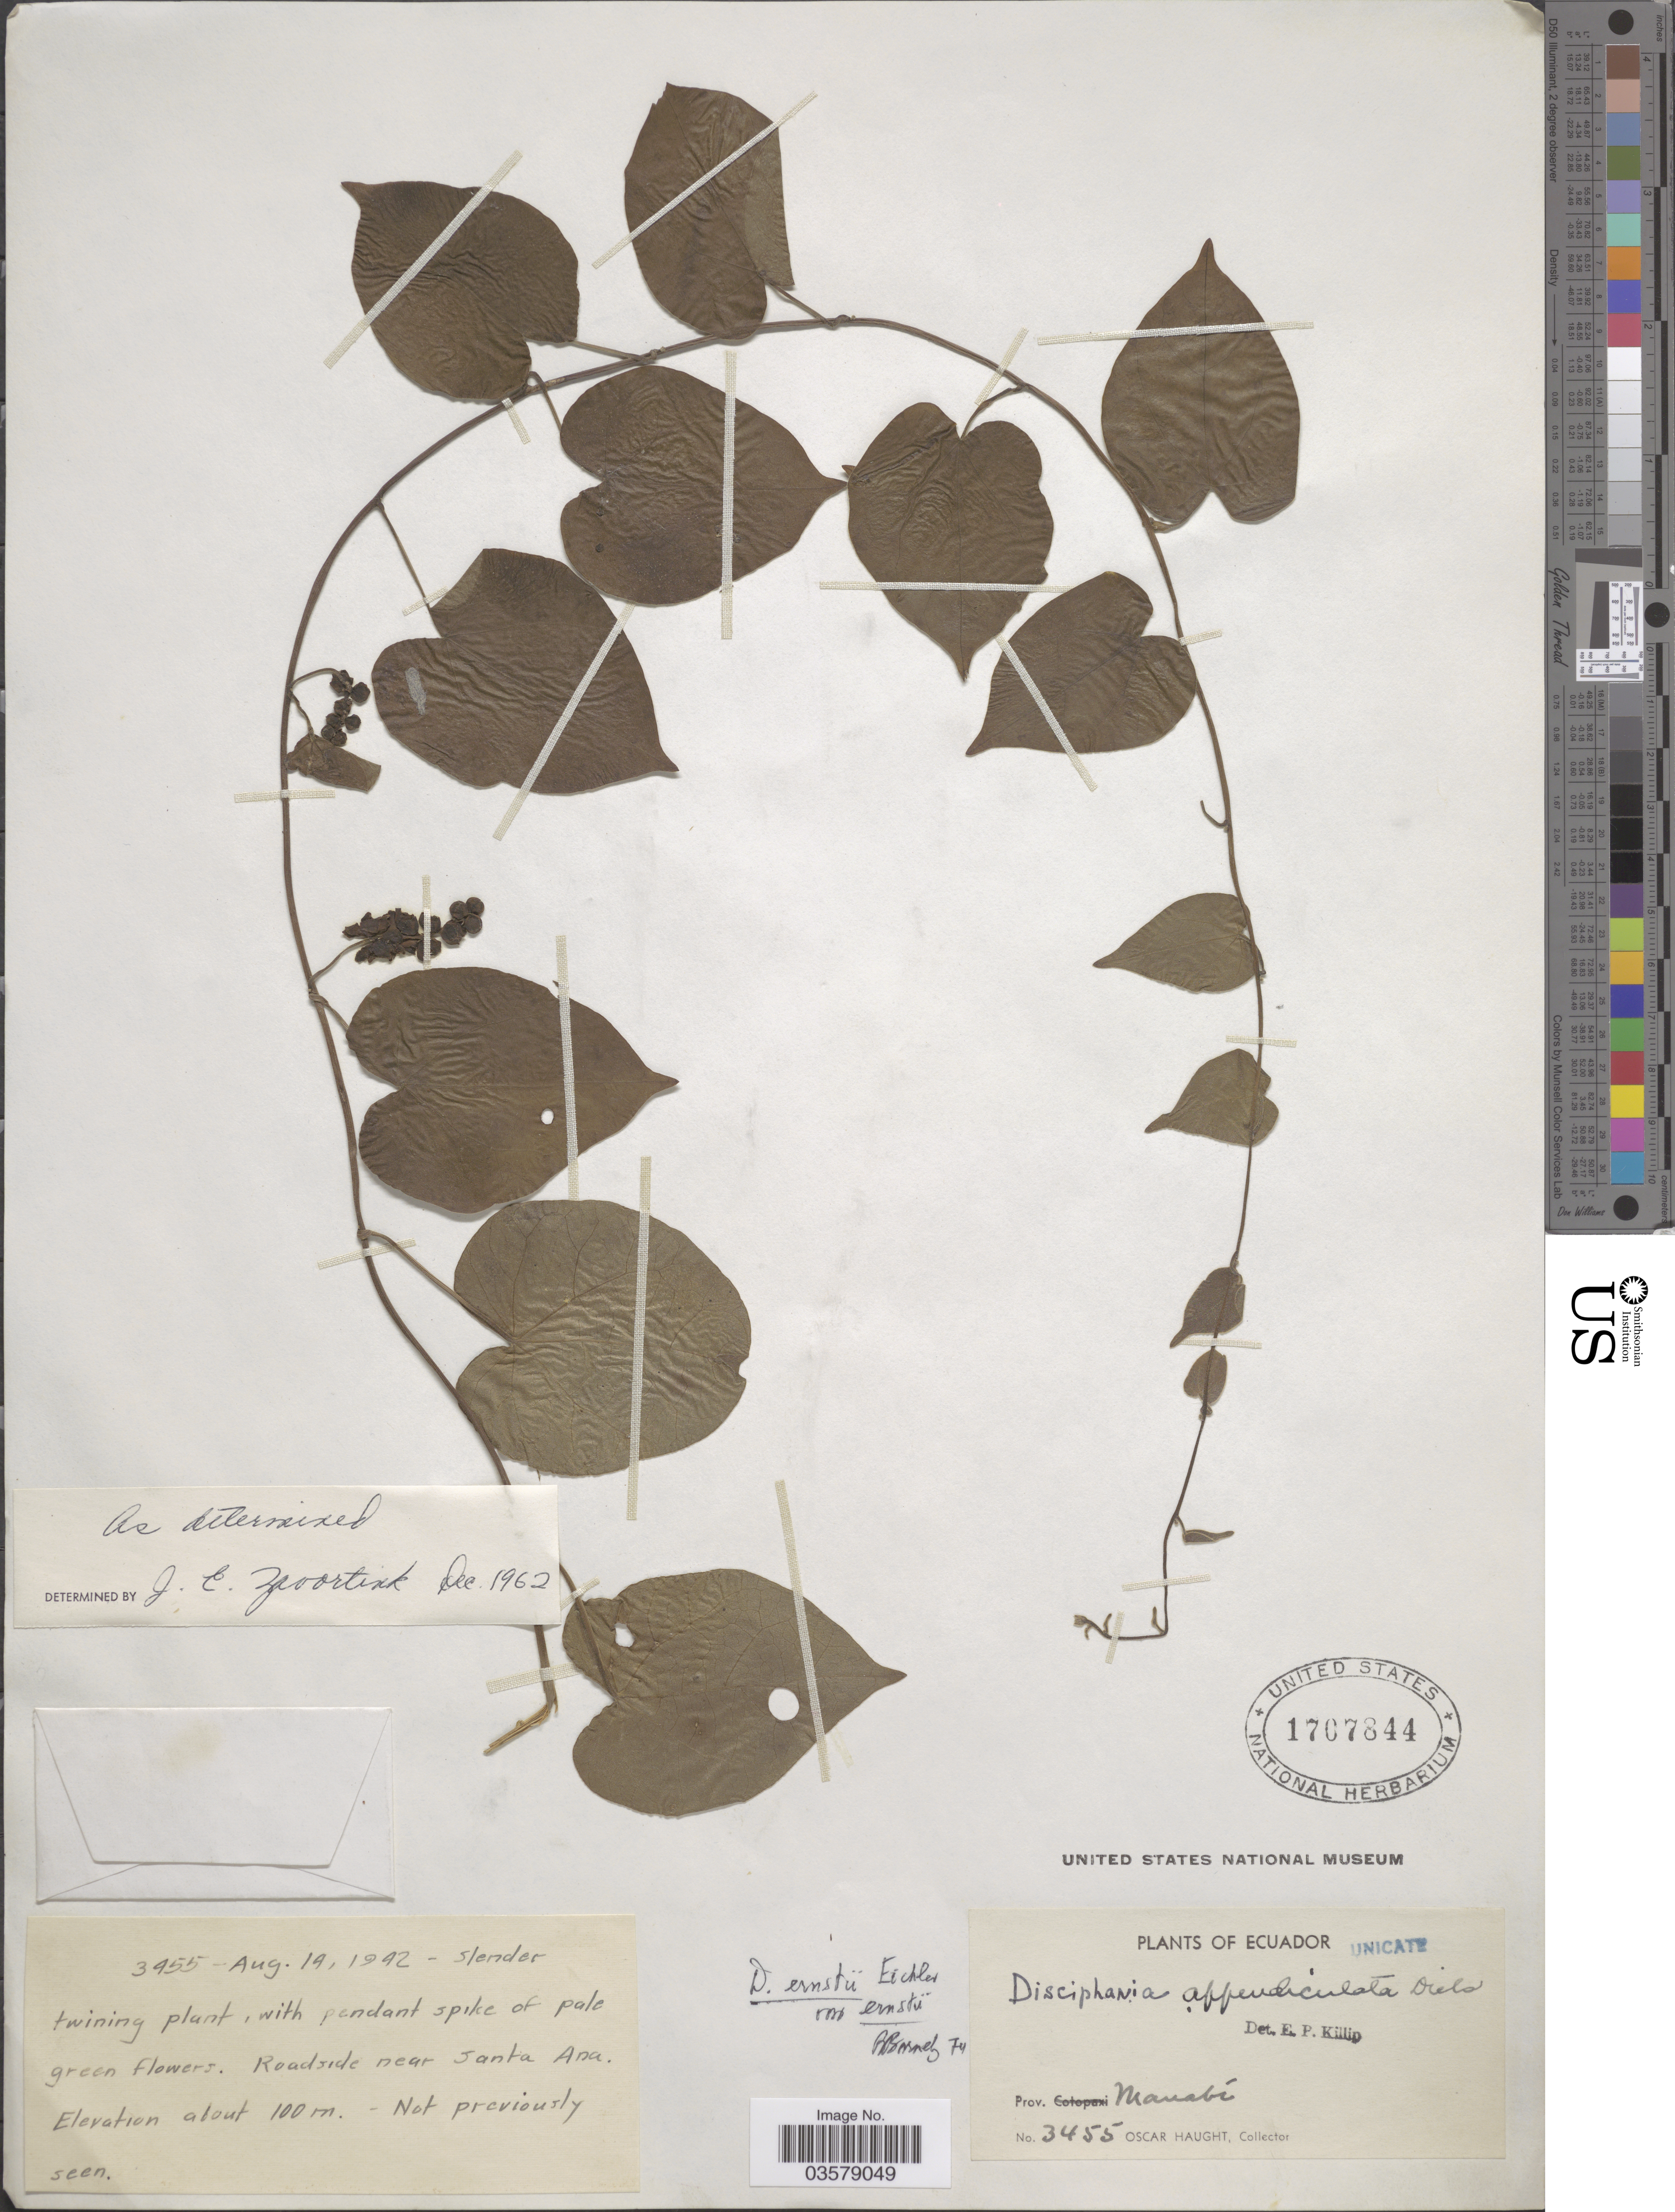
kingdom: Plantae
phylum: Tracheophyta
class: Magnoliopsida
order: Ranunculales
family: Menispermaceae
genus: Disciphania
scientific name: Disciphania ernstii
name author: Eichler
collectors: O. L. Haught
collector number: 3455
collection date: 1942-08-14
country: Ecuador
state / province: Manabí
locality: Roadside near Santa Ana.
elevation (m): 100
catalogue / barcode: US 1707844